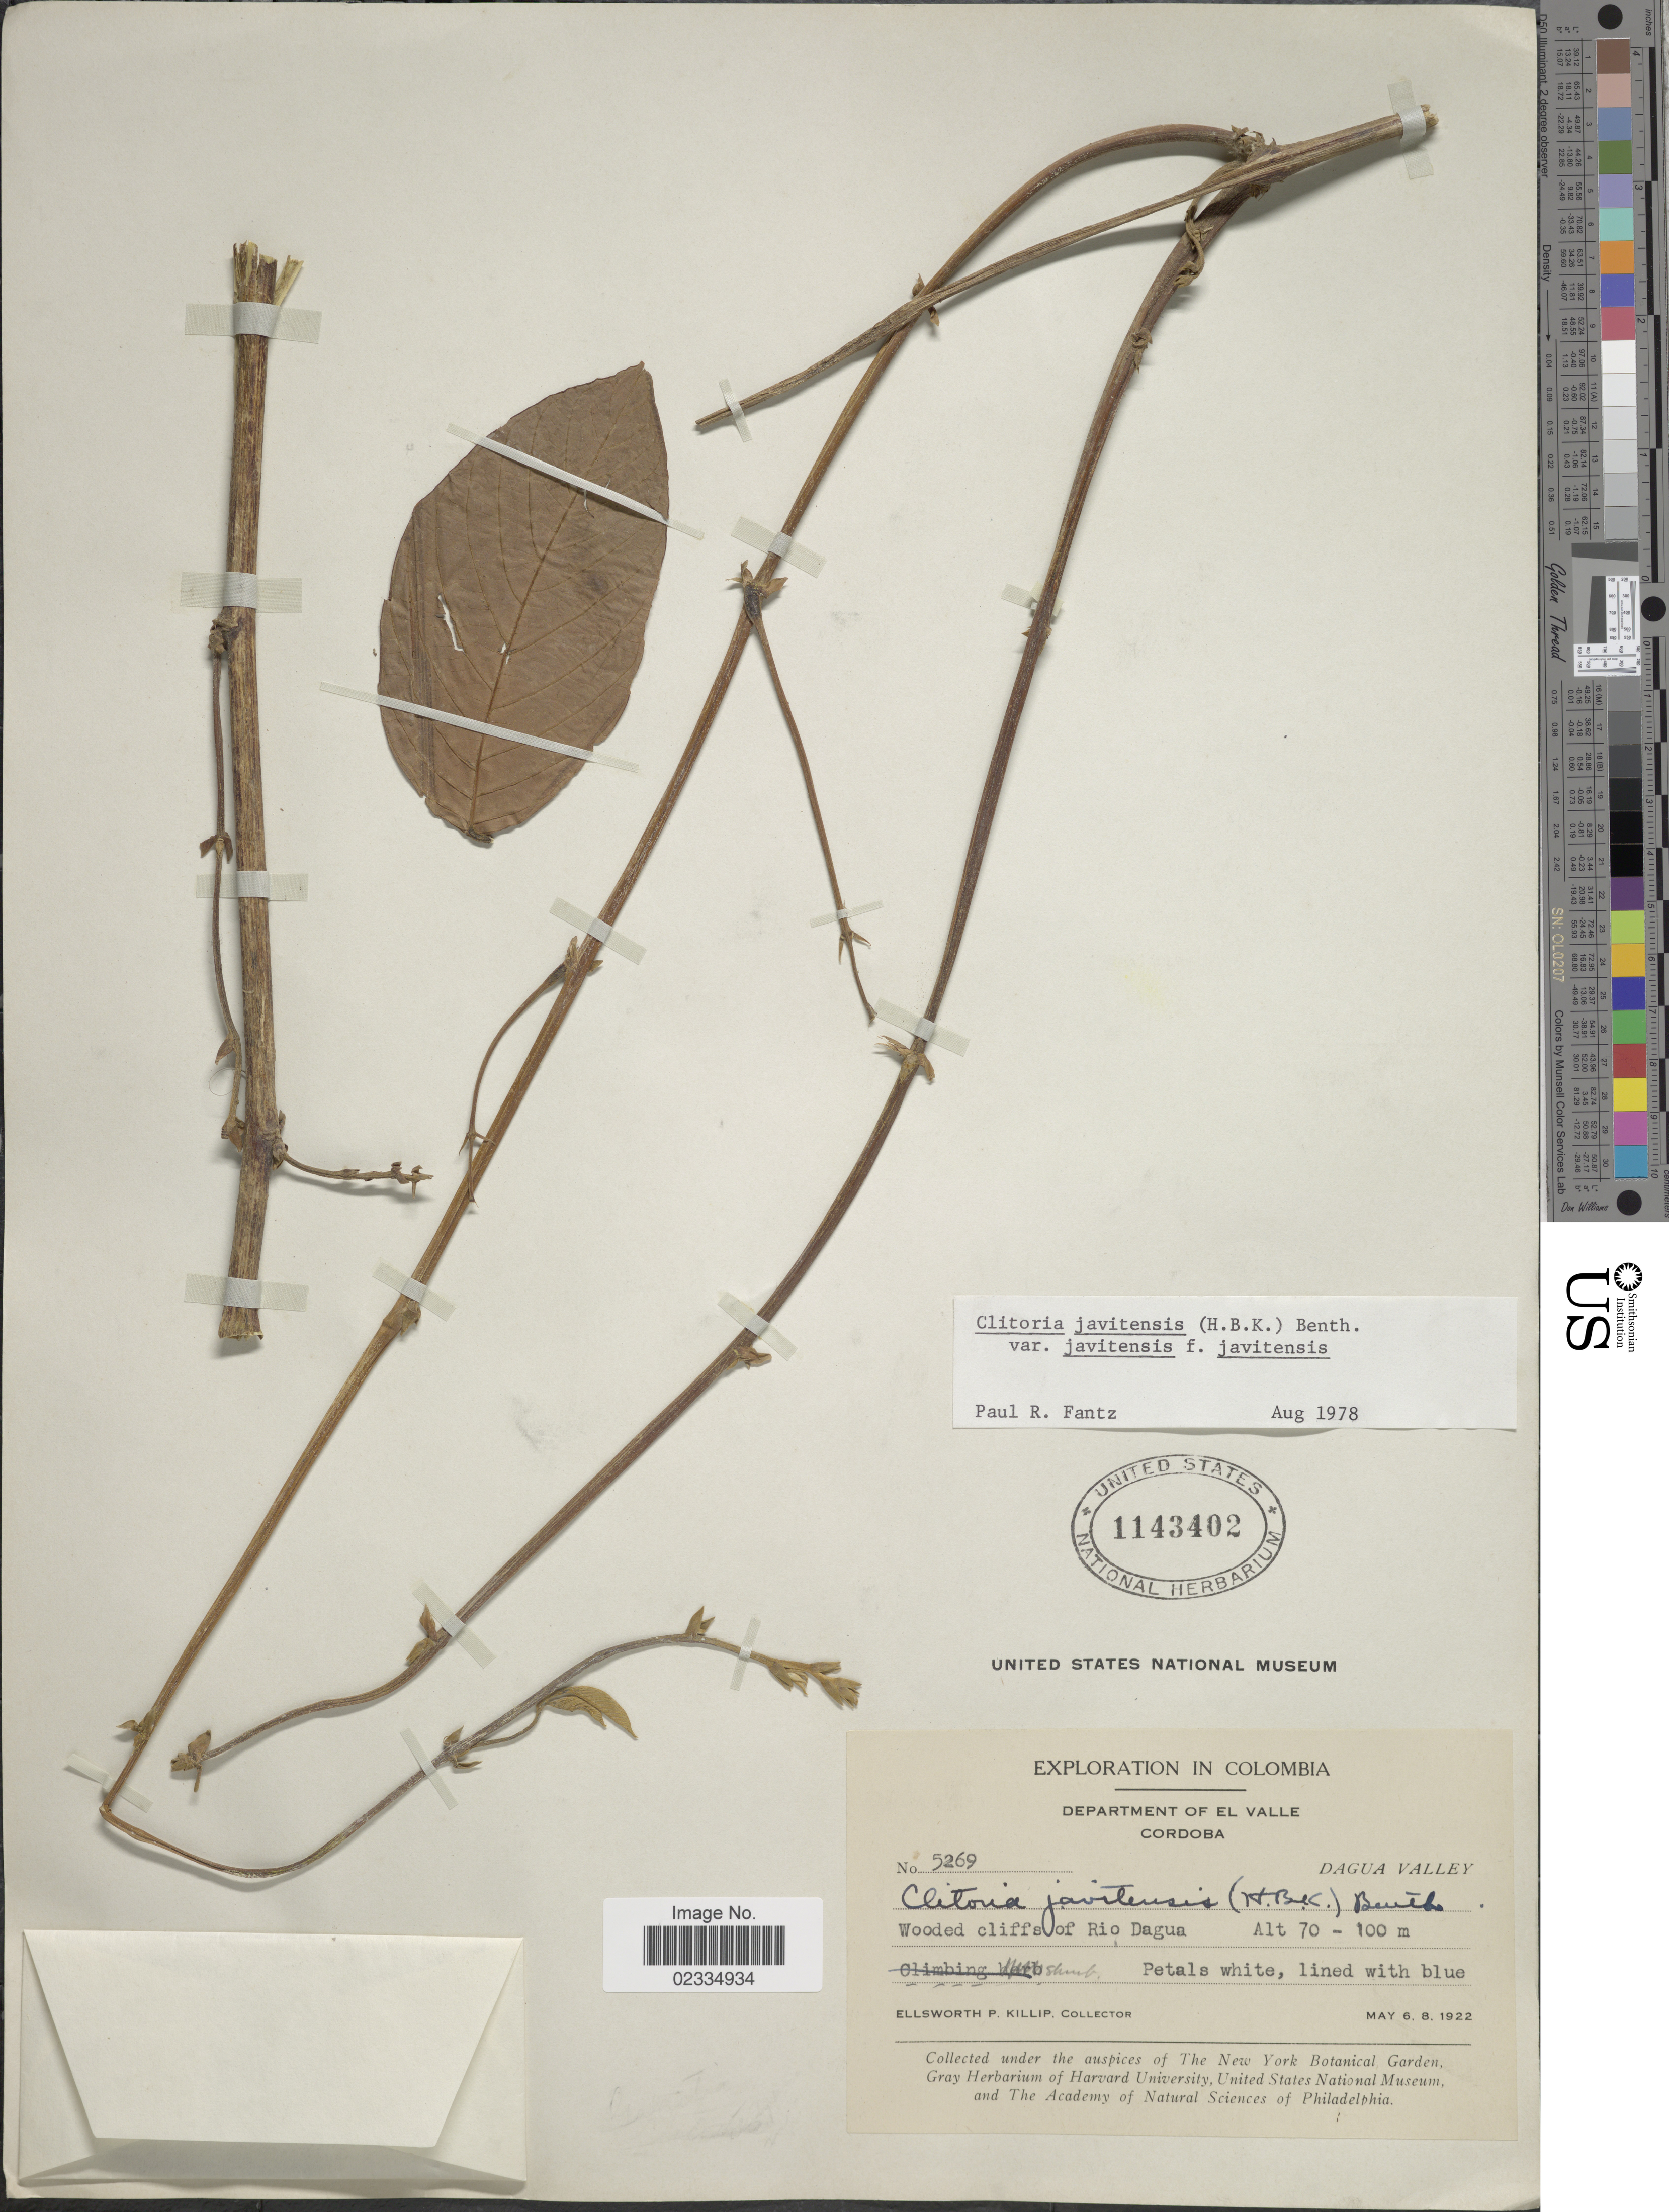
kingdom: Plantae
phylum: Tracheophyta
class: Magnoliopsida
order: Fabales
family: Fabaceae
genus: Clitoria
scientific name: Clitoria javitensis f. javitensis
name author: (Kunth) Benth.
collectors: E. P. Killip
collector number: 5269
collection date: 1922-05-06/1922-05-08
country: Colombia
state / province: Valle del Cauca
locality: Department of El Valle. Cordoba. Dagua Valley. Cliffs of Rio Dagua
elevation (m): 70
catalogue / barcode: US 1143402